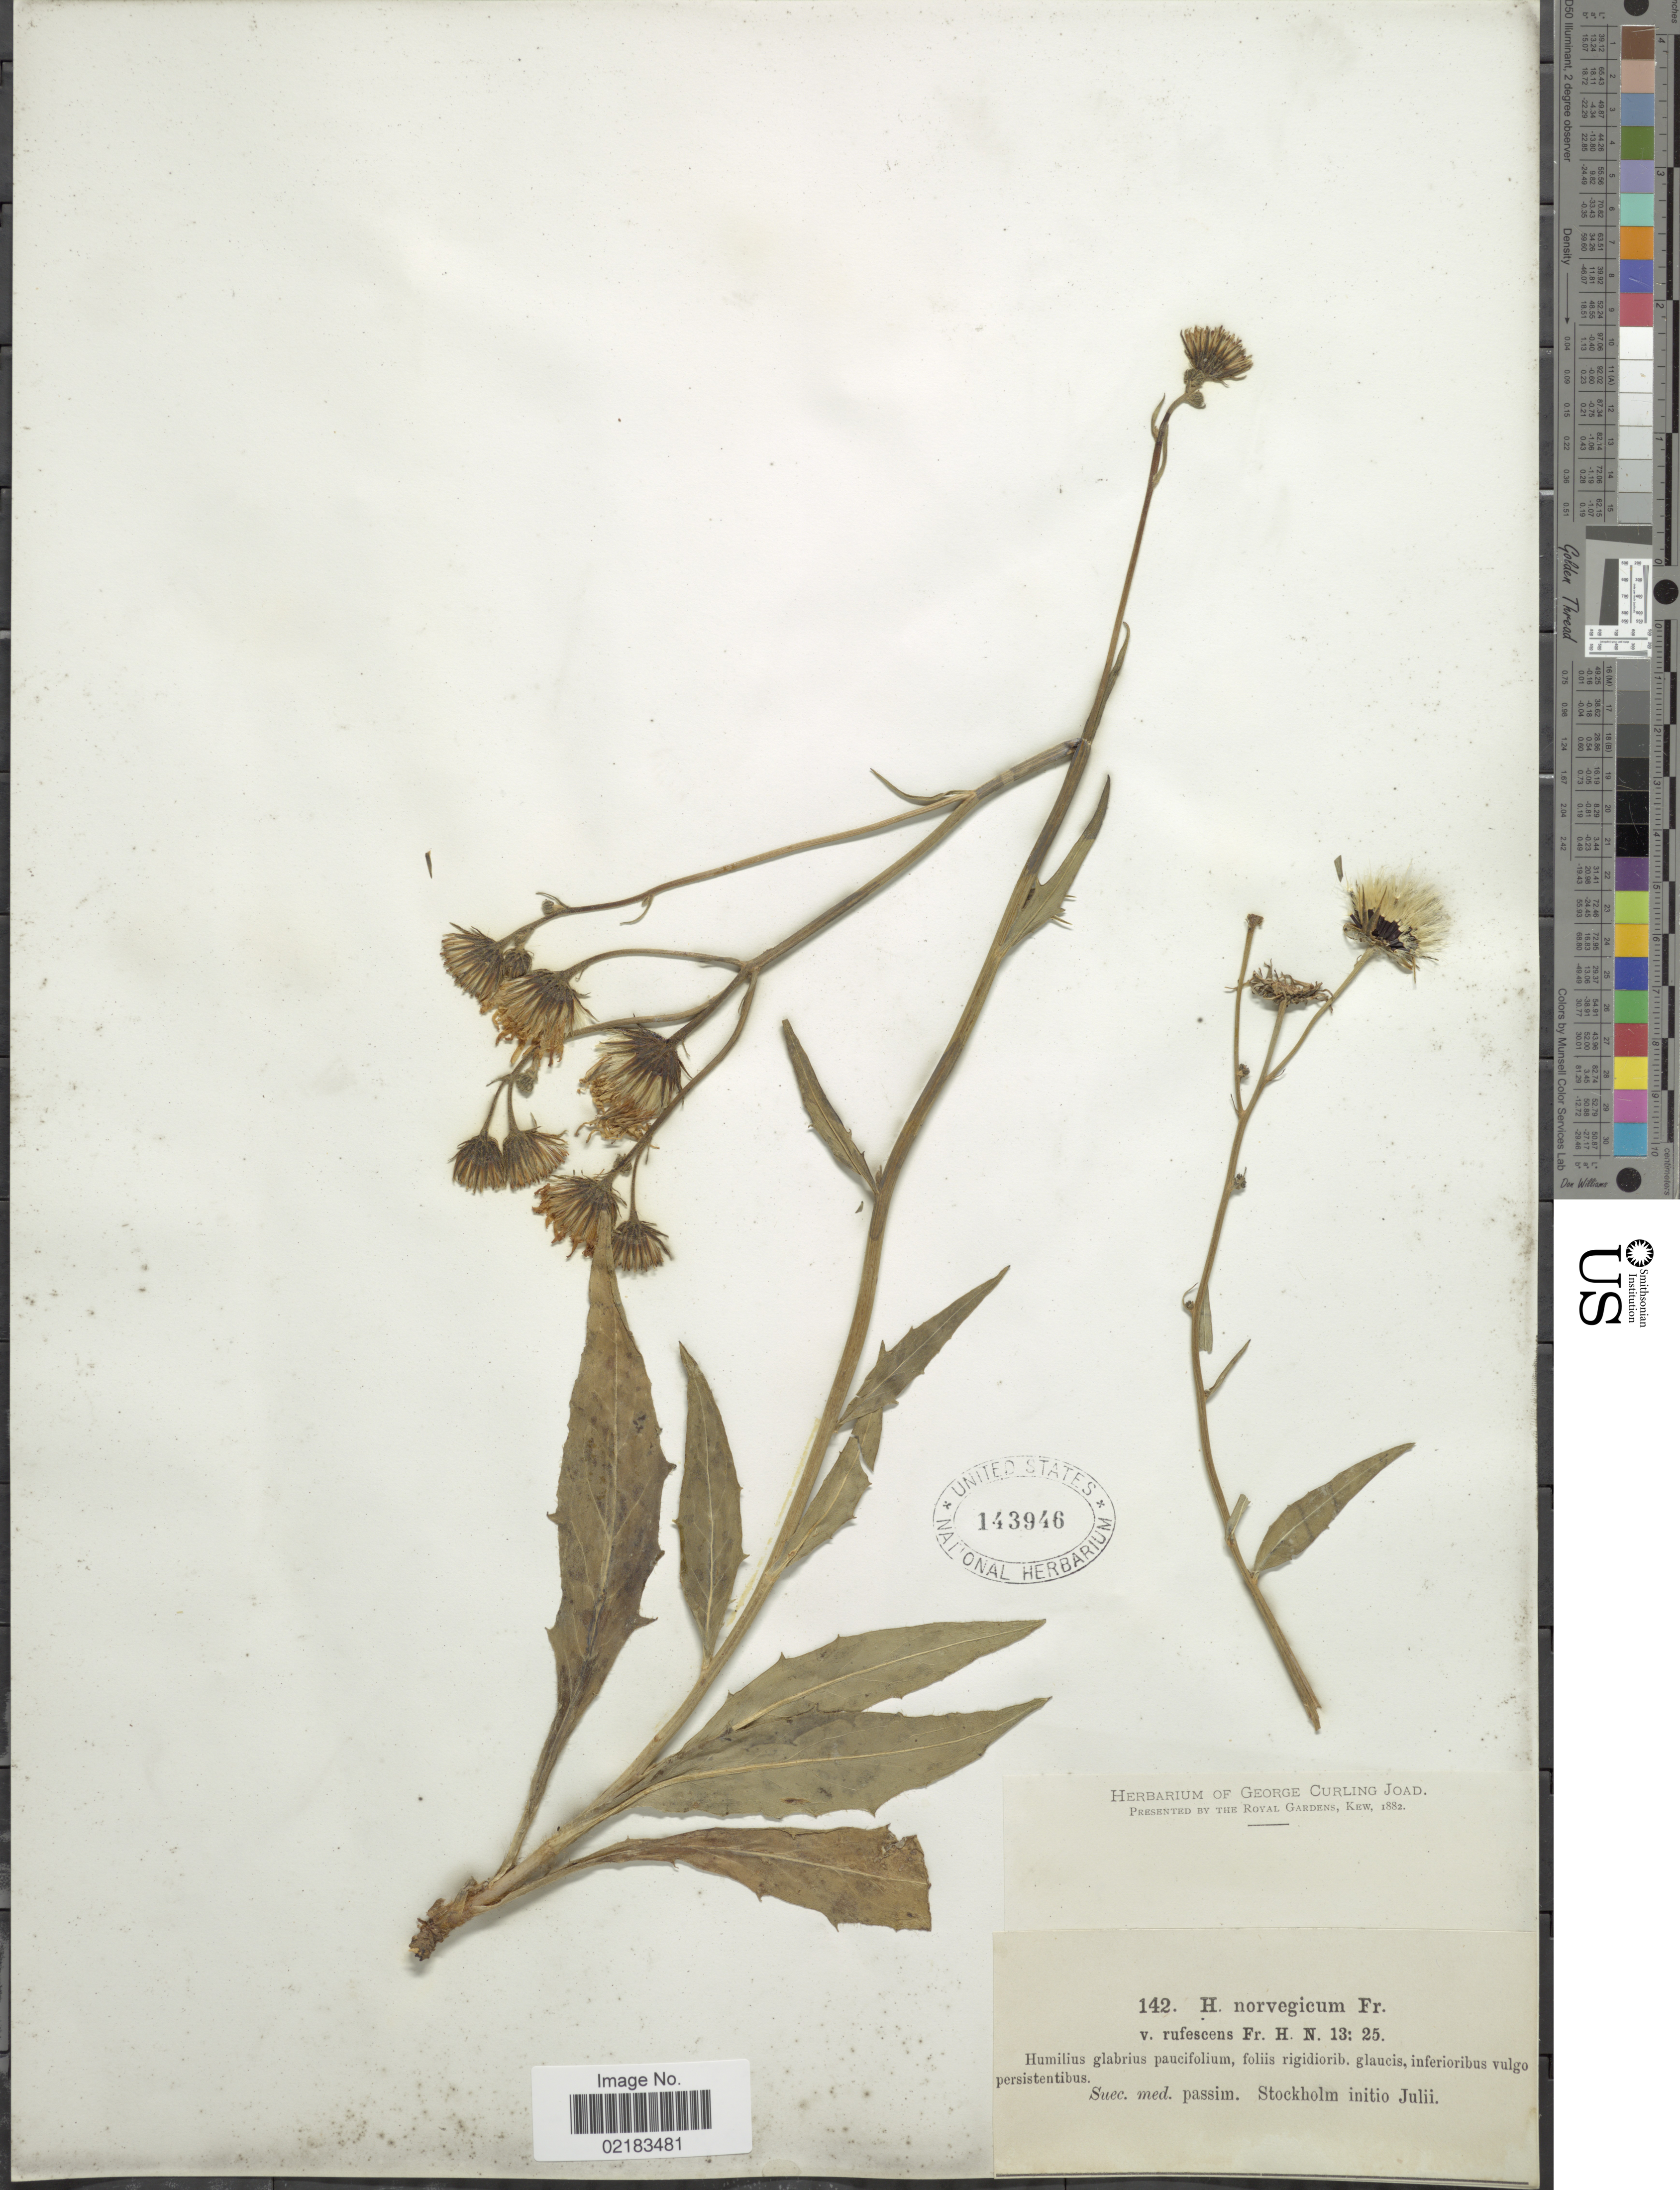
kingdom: Plantae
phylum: Tracheophyta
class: Magnoliopsida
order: Asterales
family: Asteraceae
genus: Hieracium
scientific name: Hieracium norvegicum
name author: Fr.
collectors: ex herb. George Curling Joad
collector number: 142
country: Sweden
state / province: Stockholm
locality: Suec. med. passim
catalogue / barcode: US 143946